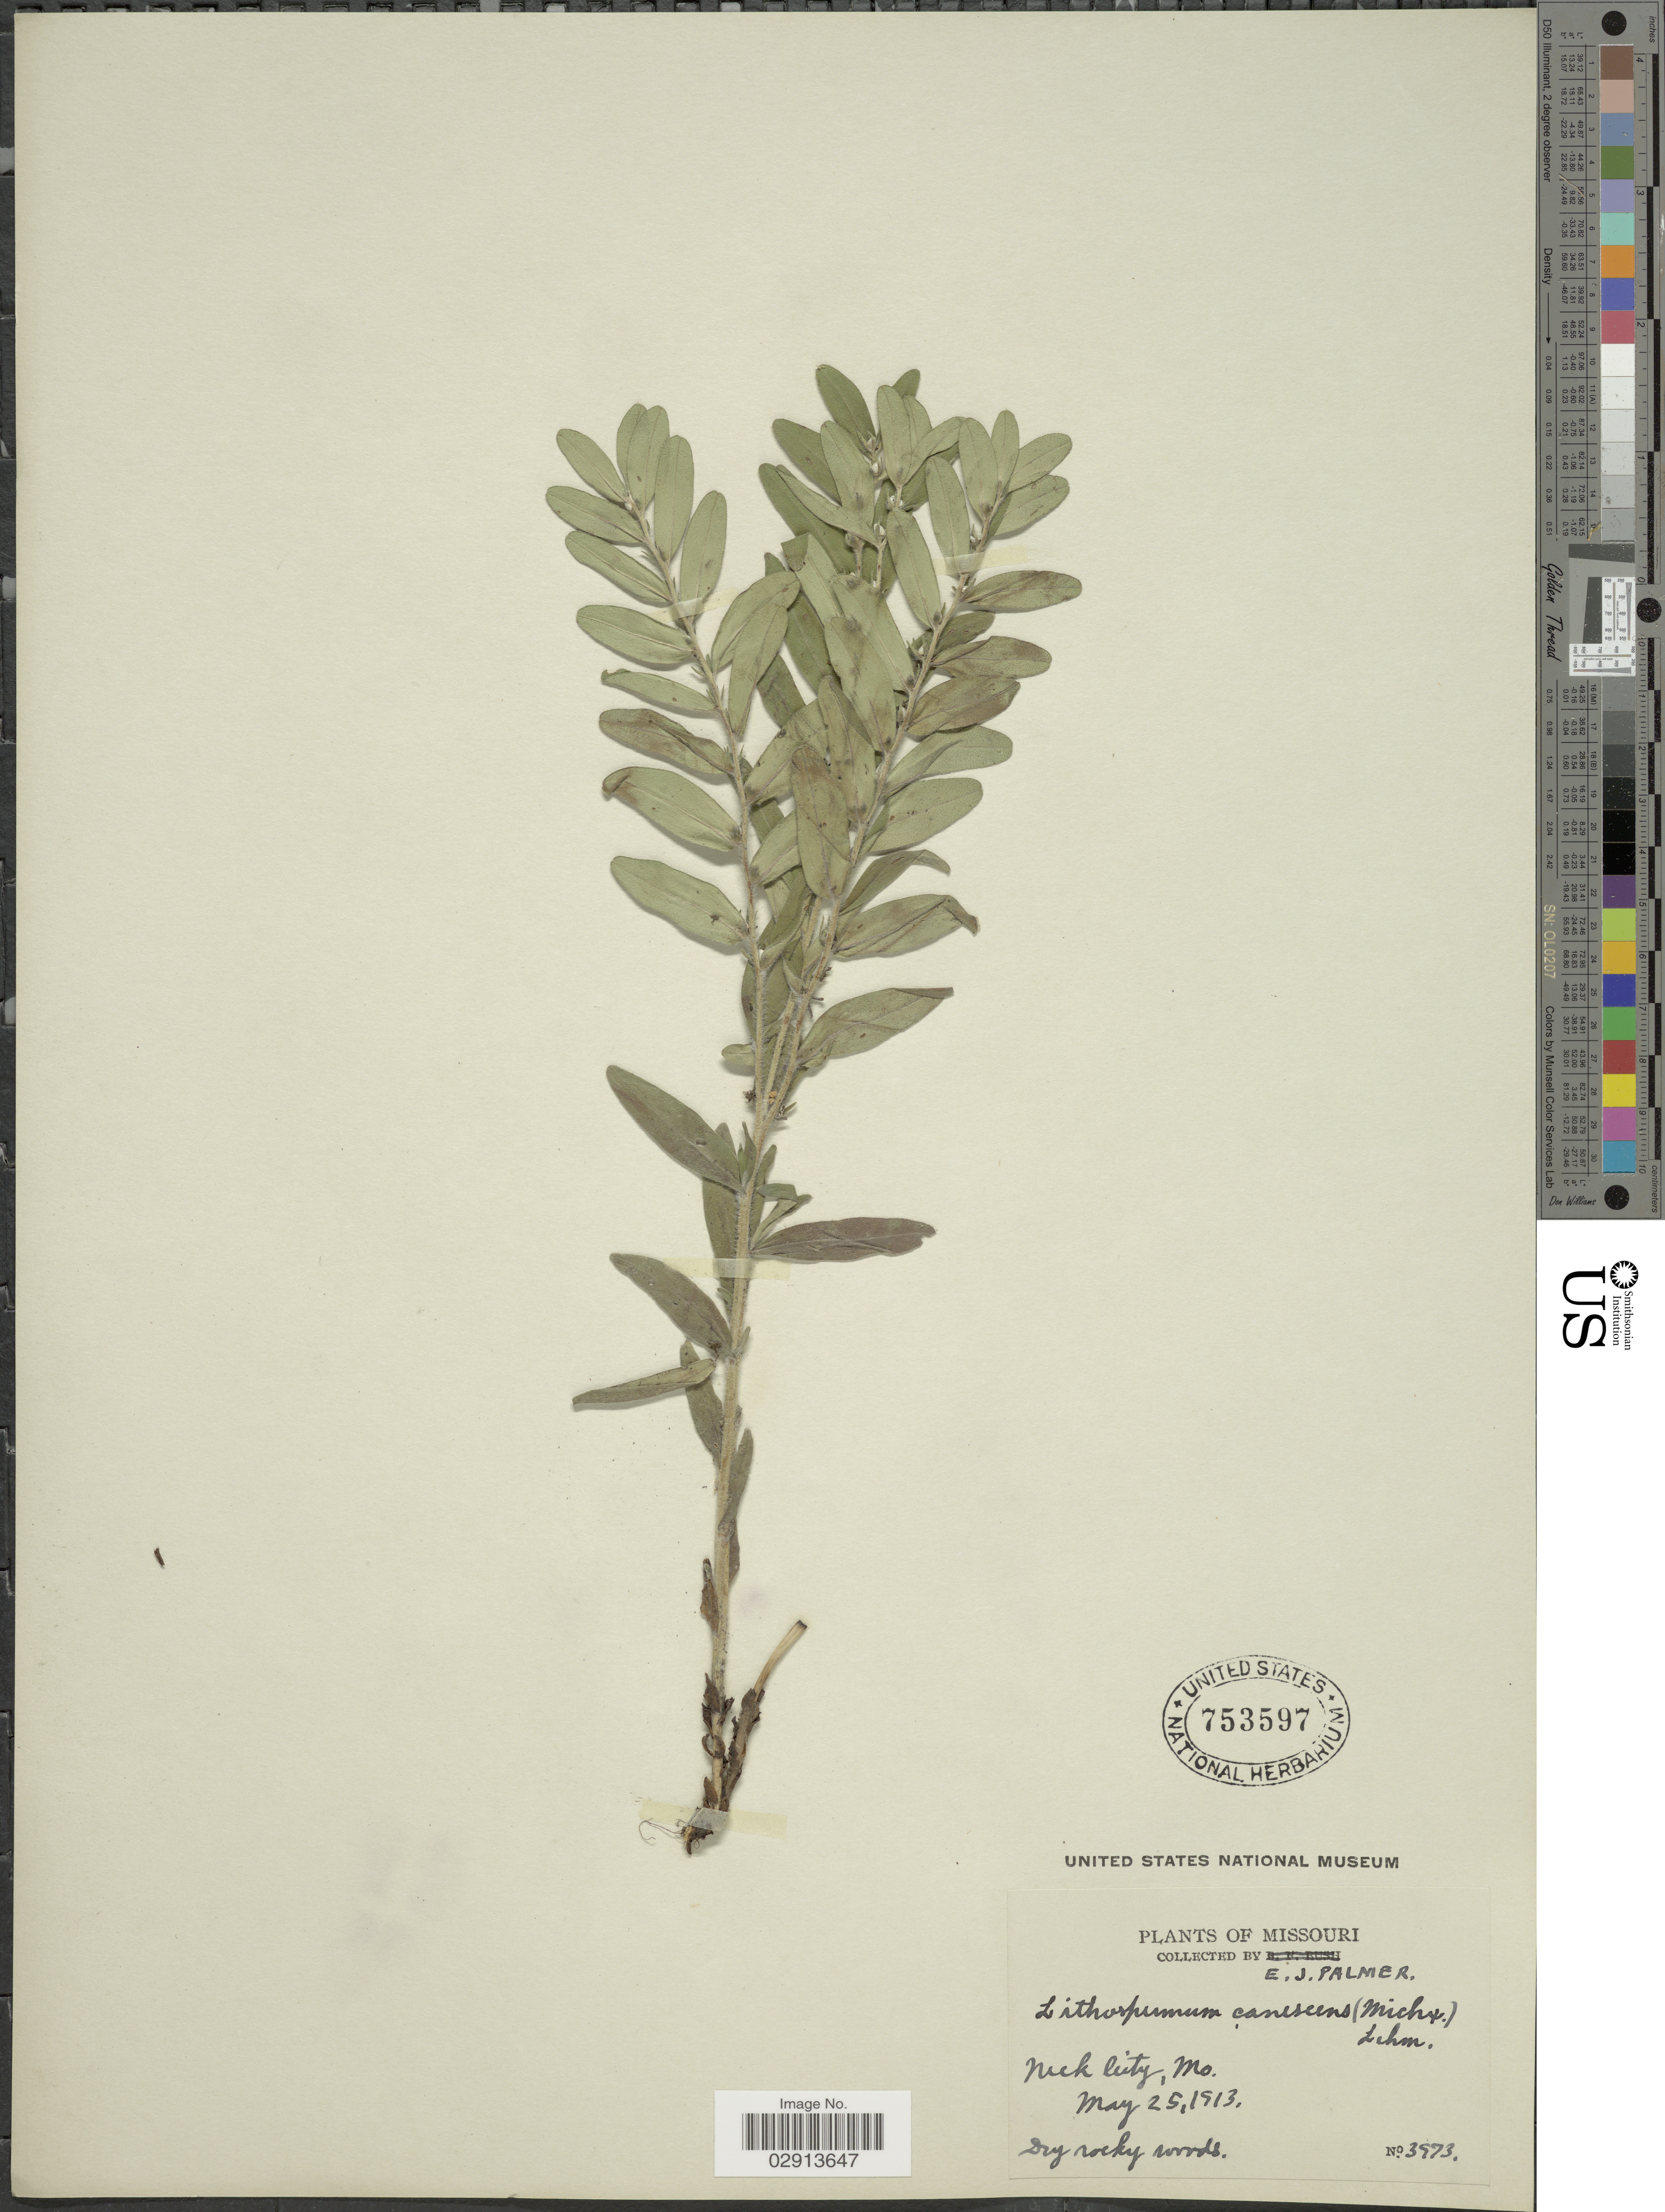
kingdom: Plantae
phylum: Tracheophyta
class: Magnoliopsida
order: Boraginales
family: Boraginaceae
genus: Lithospermum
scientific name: Lithospermum canescens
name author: (Michx.) Lehm.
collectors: E. J. Palmer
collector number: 3973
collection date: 1913-05-25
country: United States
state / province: Missouri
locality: Neck City, Mo.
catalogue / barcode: US 753597